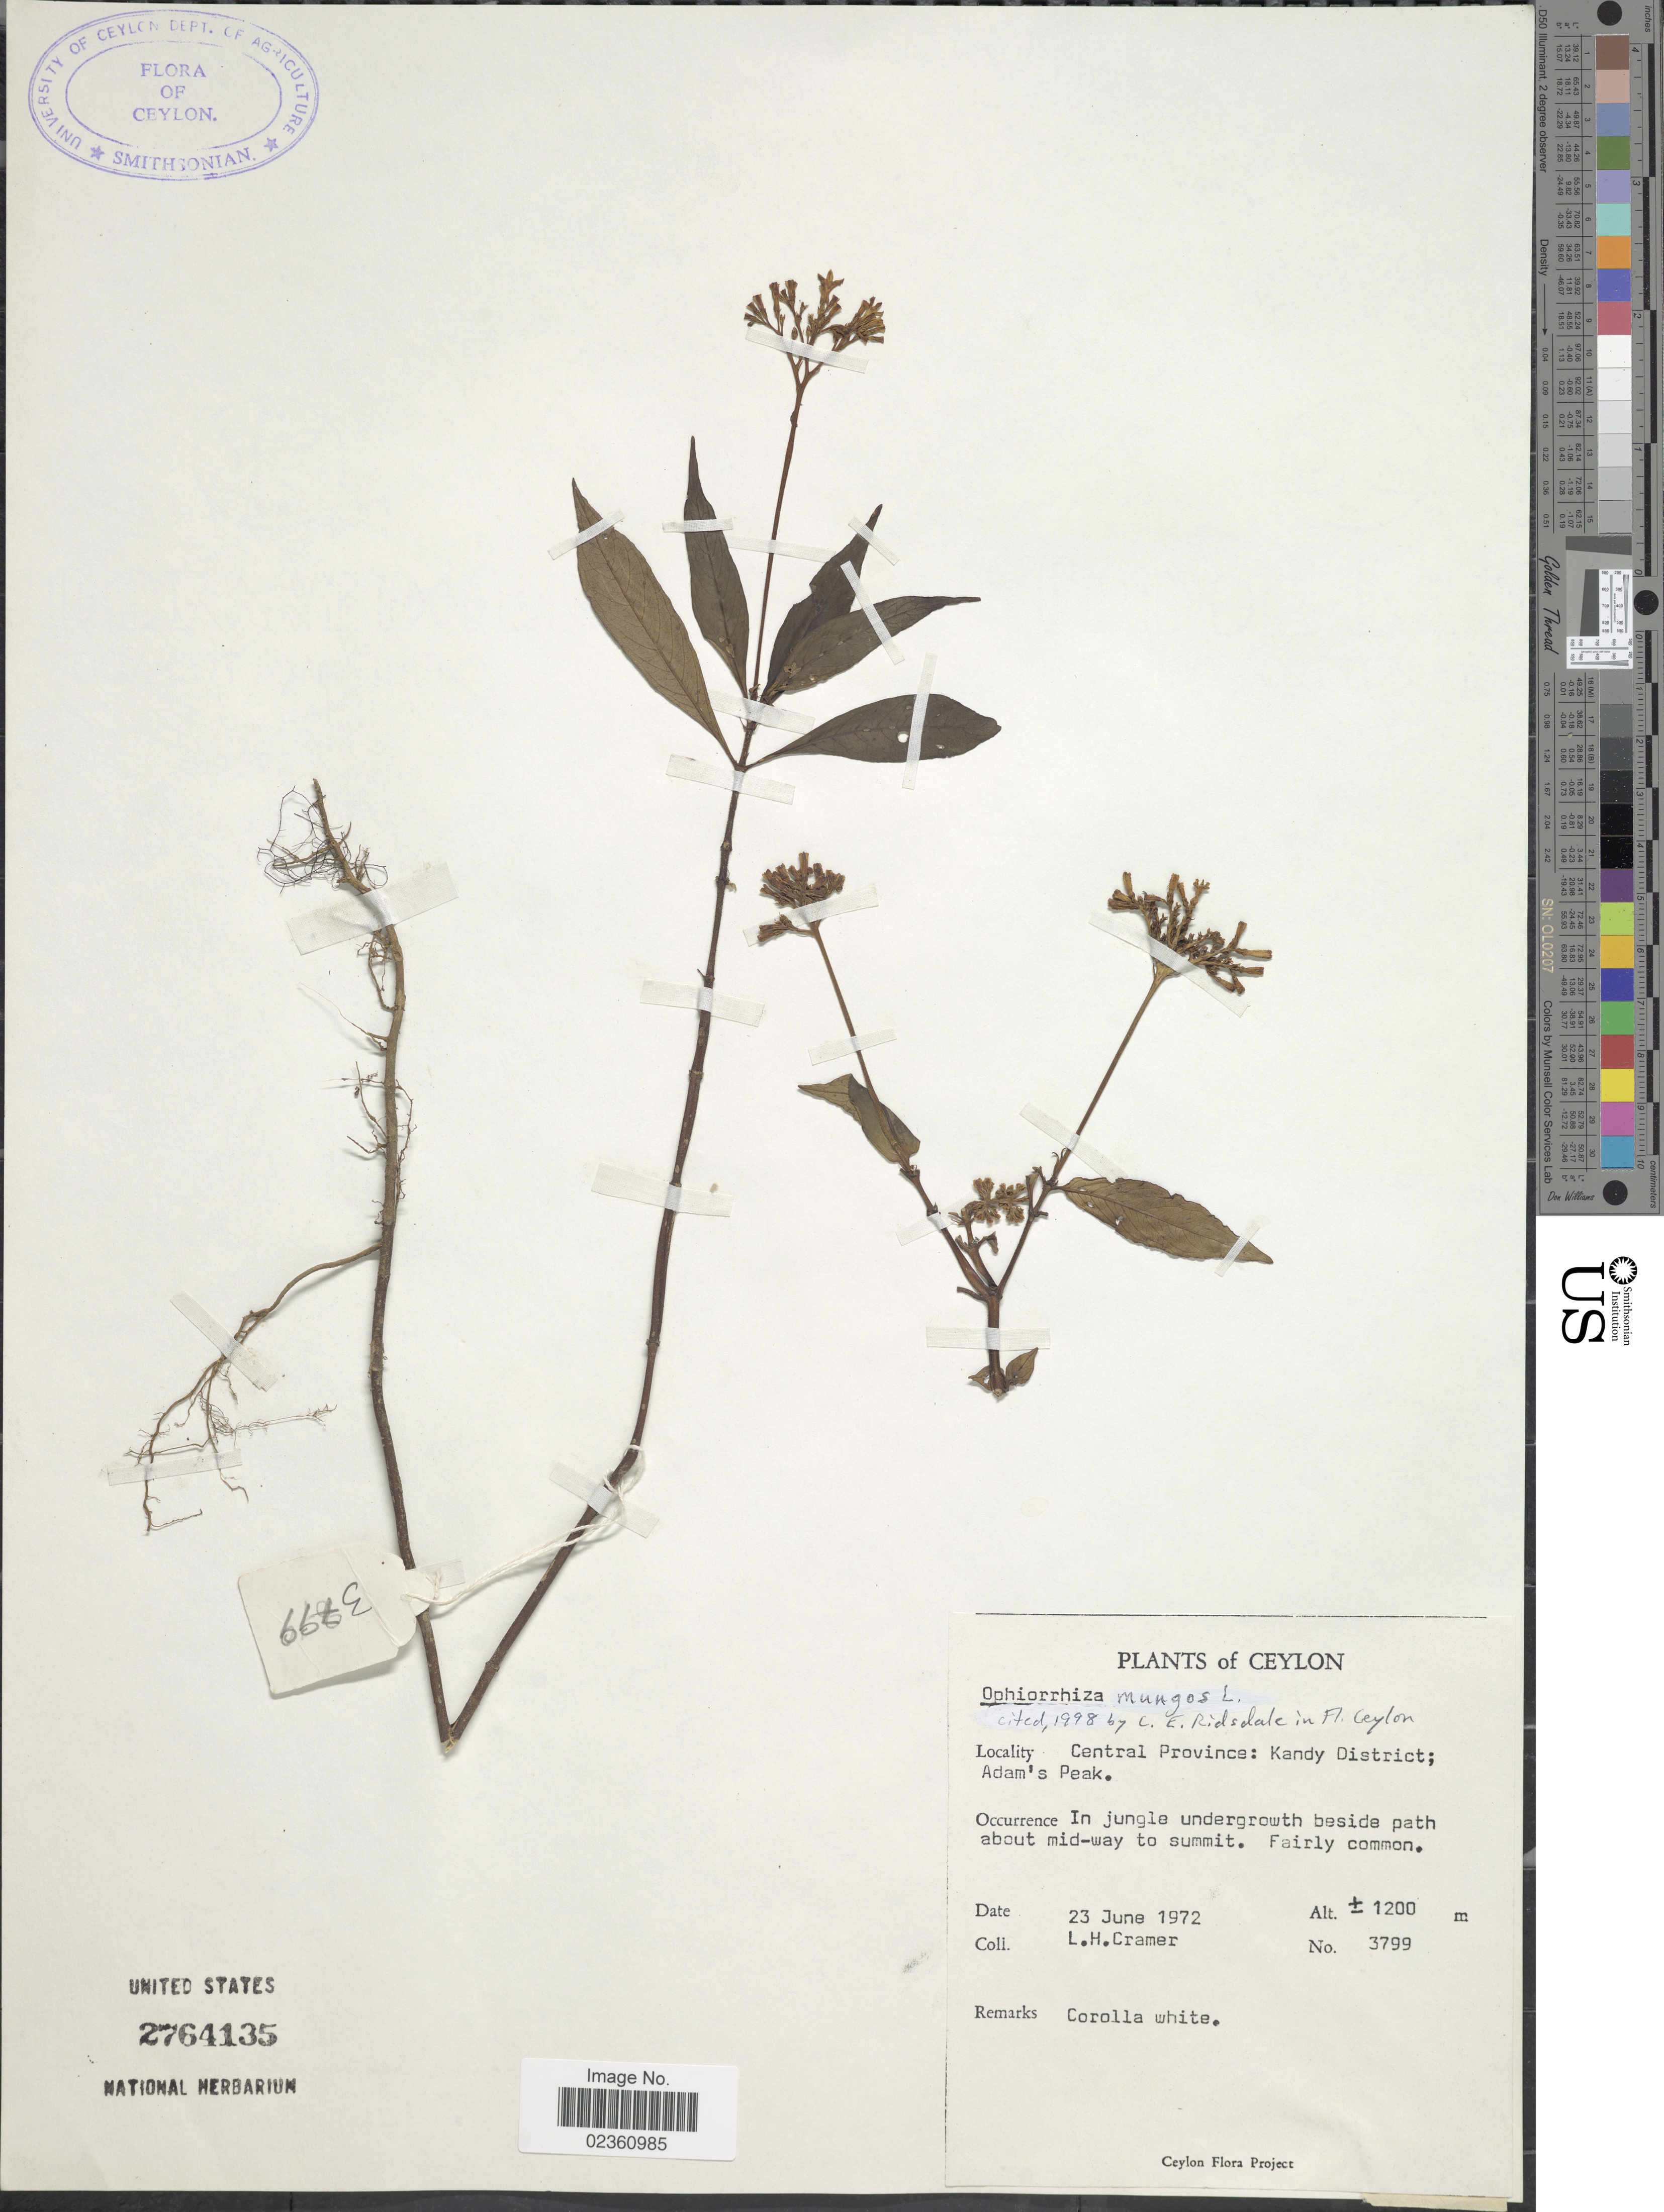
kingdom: Plantae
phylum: Tracheophyta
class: Magnoliopsida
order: Gentianales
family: Rubiaceae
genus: Ophiorrhiza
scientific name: Ophiorrhiza mungos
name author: L.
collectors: L. H. Cramer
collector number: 3799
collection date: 1972-06-23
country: Sri Lanka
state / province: Central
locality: Ceylon, Kandy District; Adam's Peak, In jungle undergrowth beside path about mid-way to summit. Failry common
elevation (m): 1200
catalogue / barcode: US 2764135